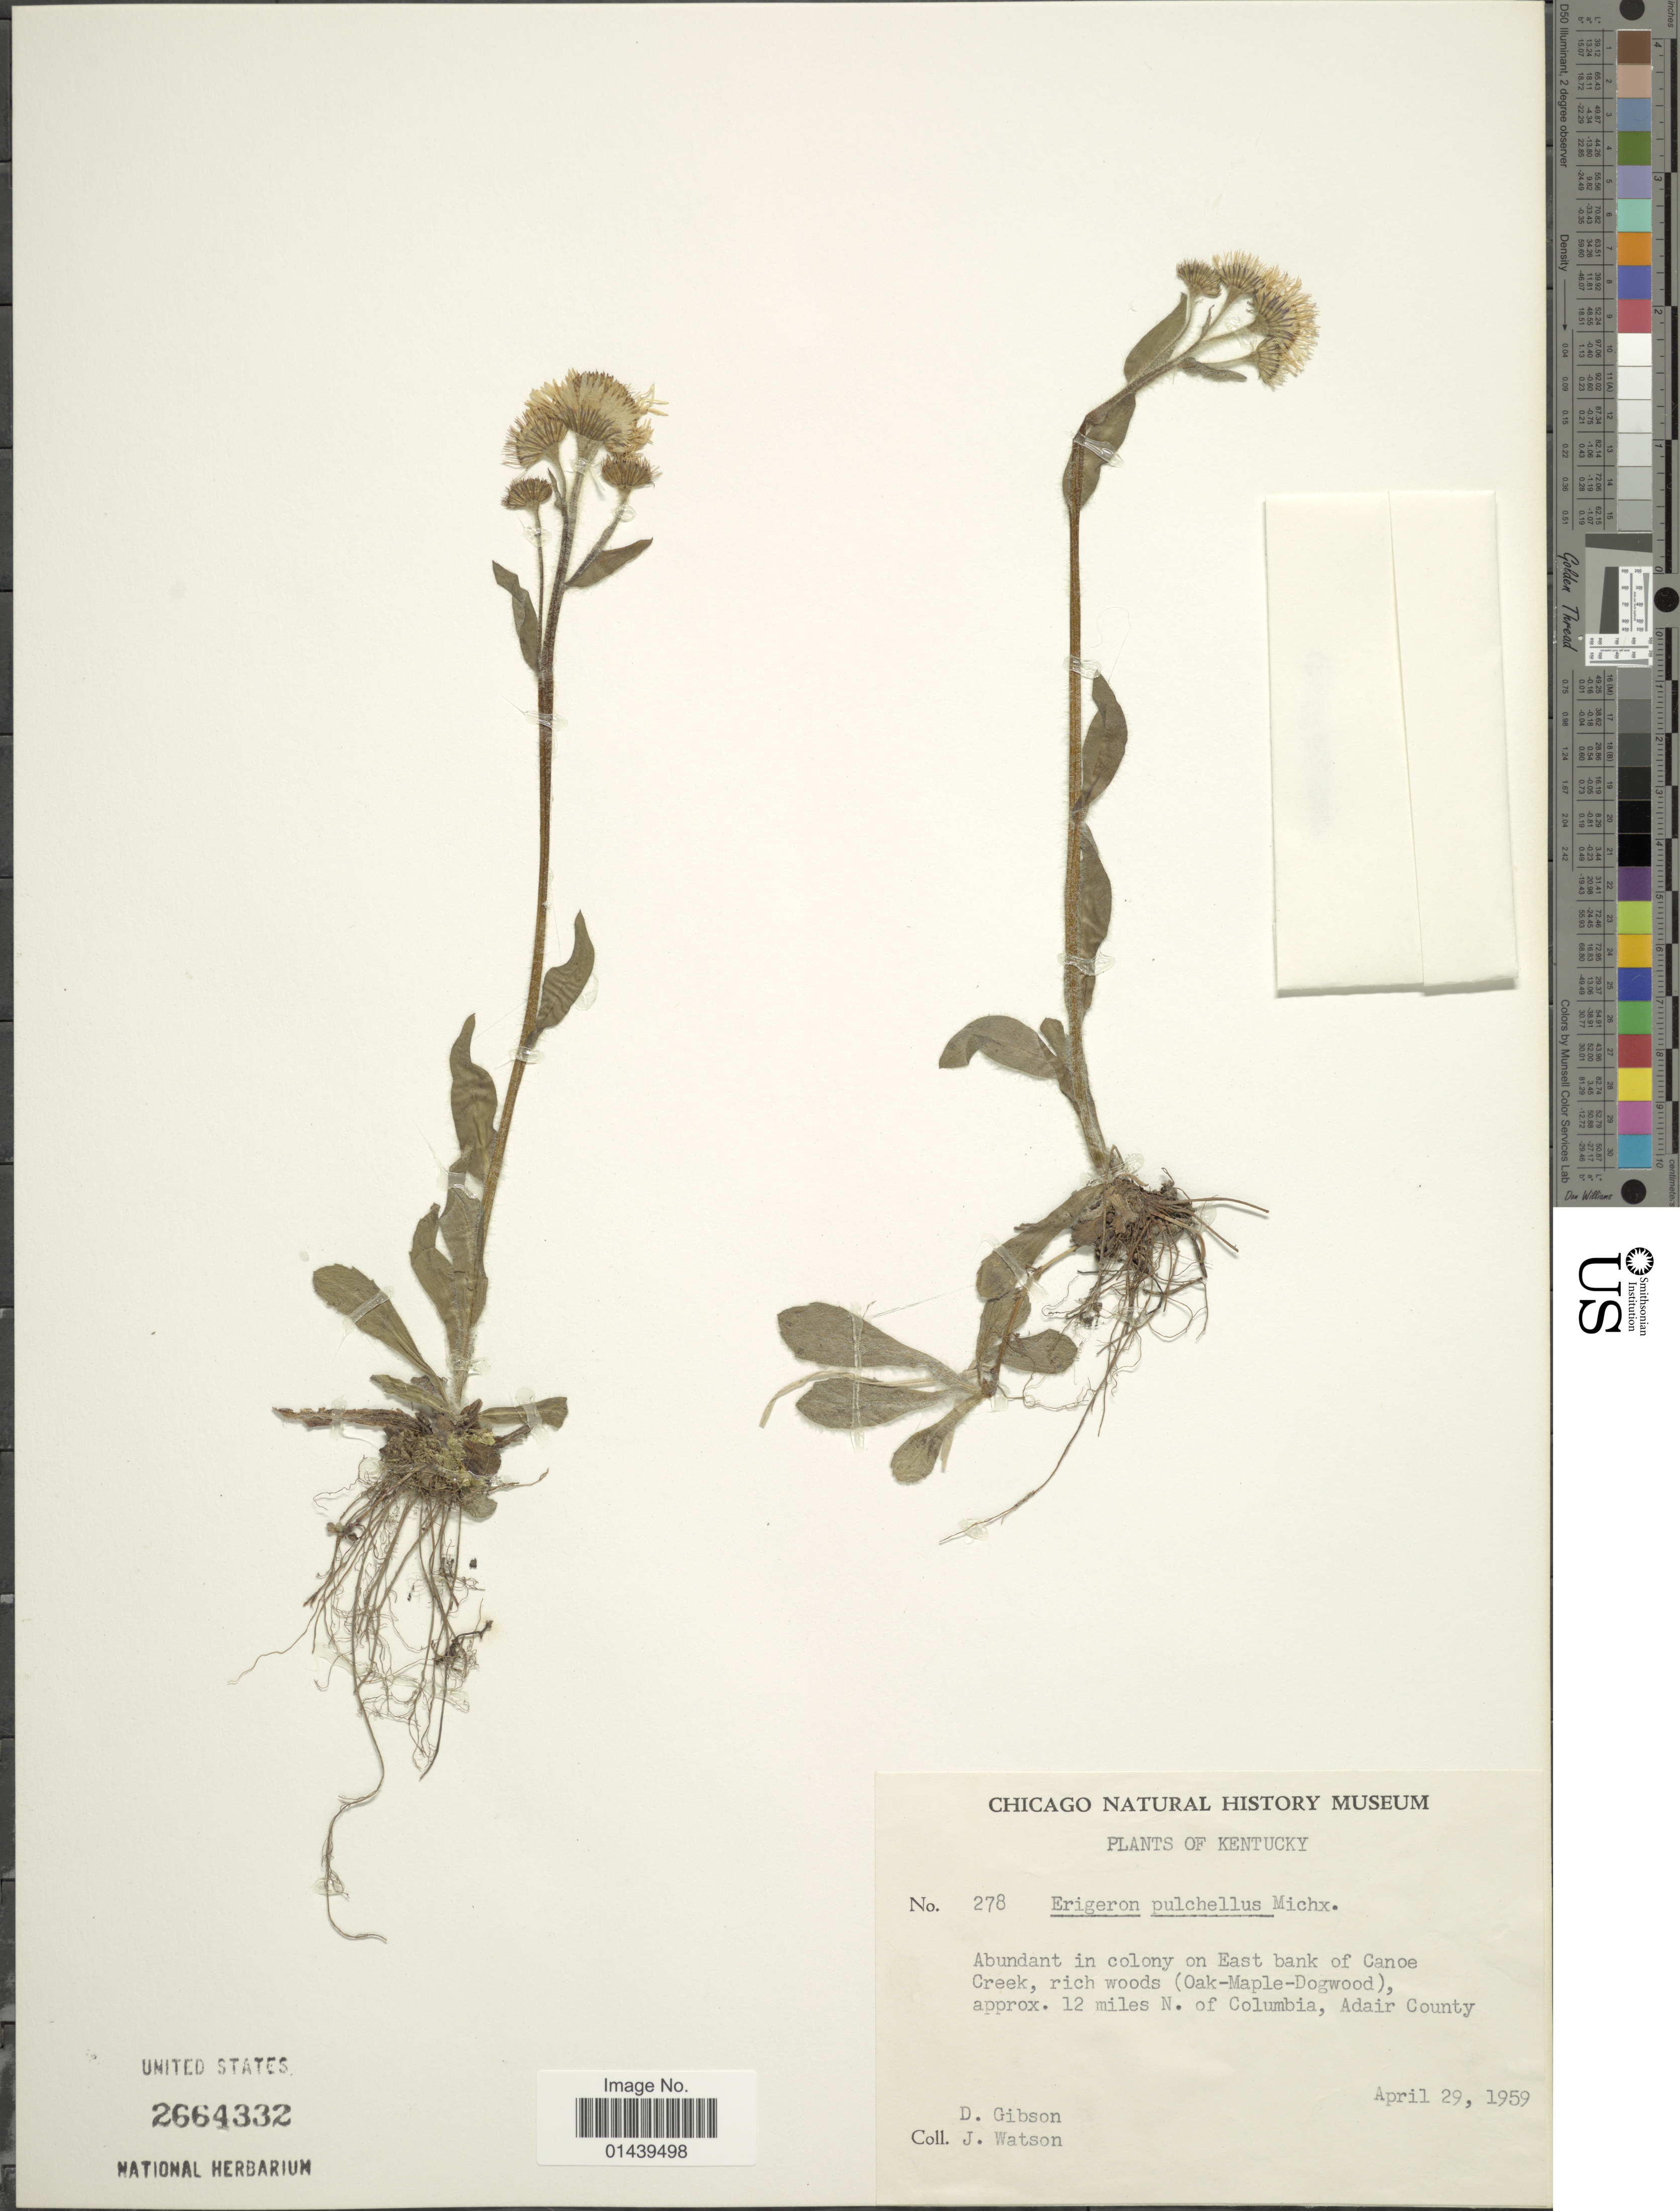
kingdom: Plantae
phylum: Tracheophyta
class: Magnoliopsida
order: Asterales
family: Asteraceae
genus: Erigeron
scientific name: Erigeron pulchellus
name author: Michx.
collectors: D. Gibson & J. Watson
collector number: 278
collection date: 1959-04-29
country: United States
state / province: Kentucky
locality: East bank of Canoe Creek, approx. 12 miles N. of Columbia, Adair County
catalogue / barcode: US 2664332